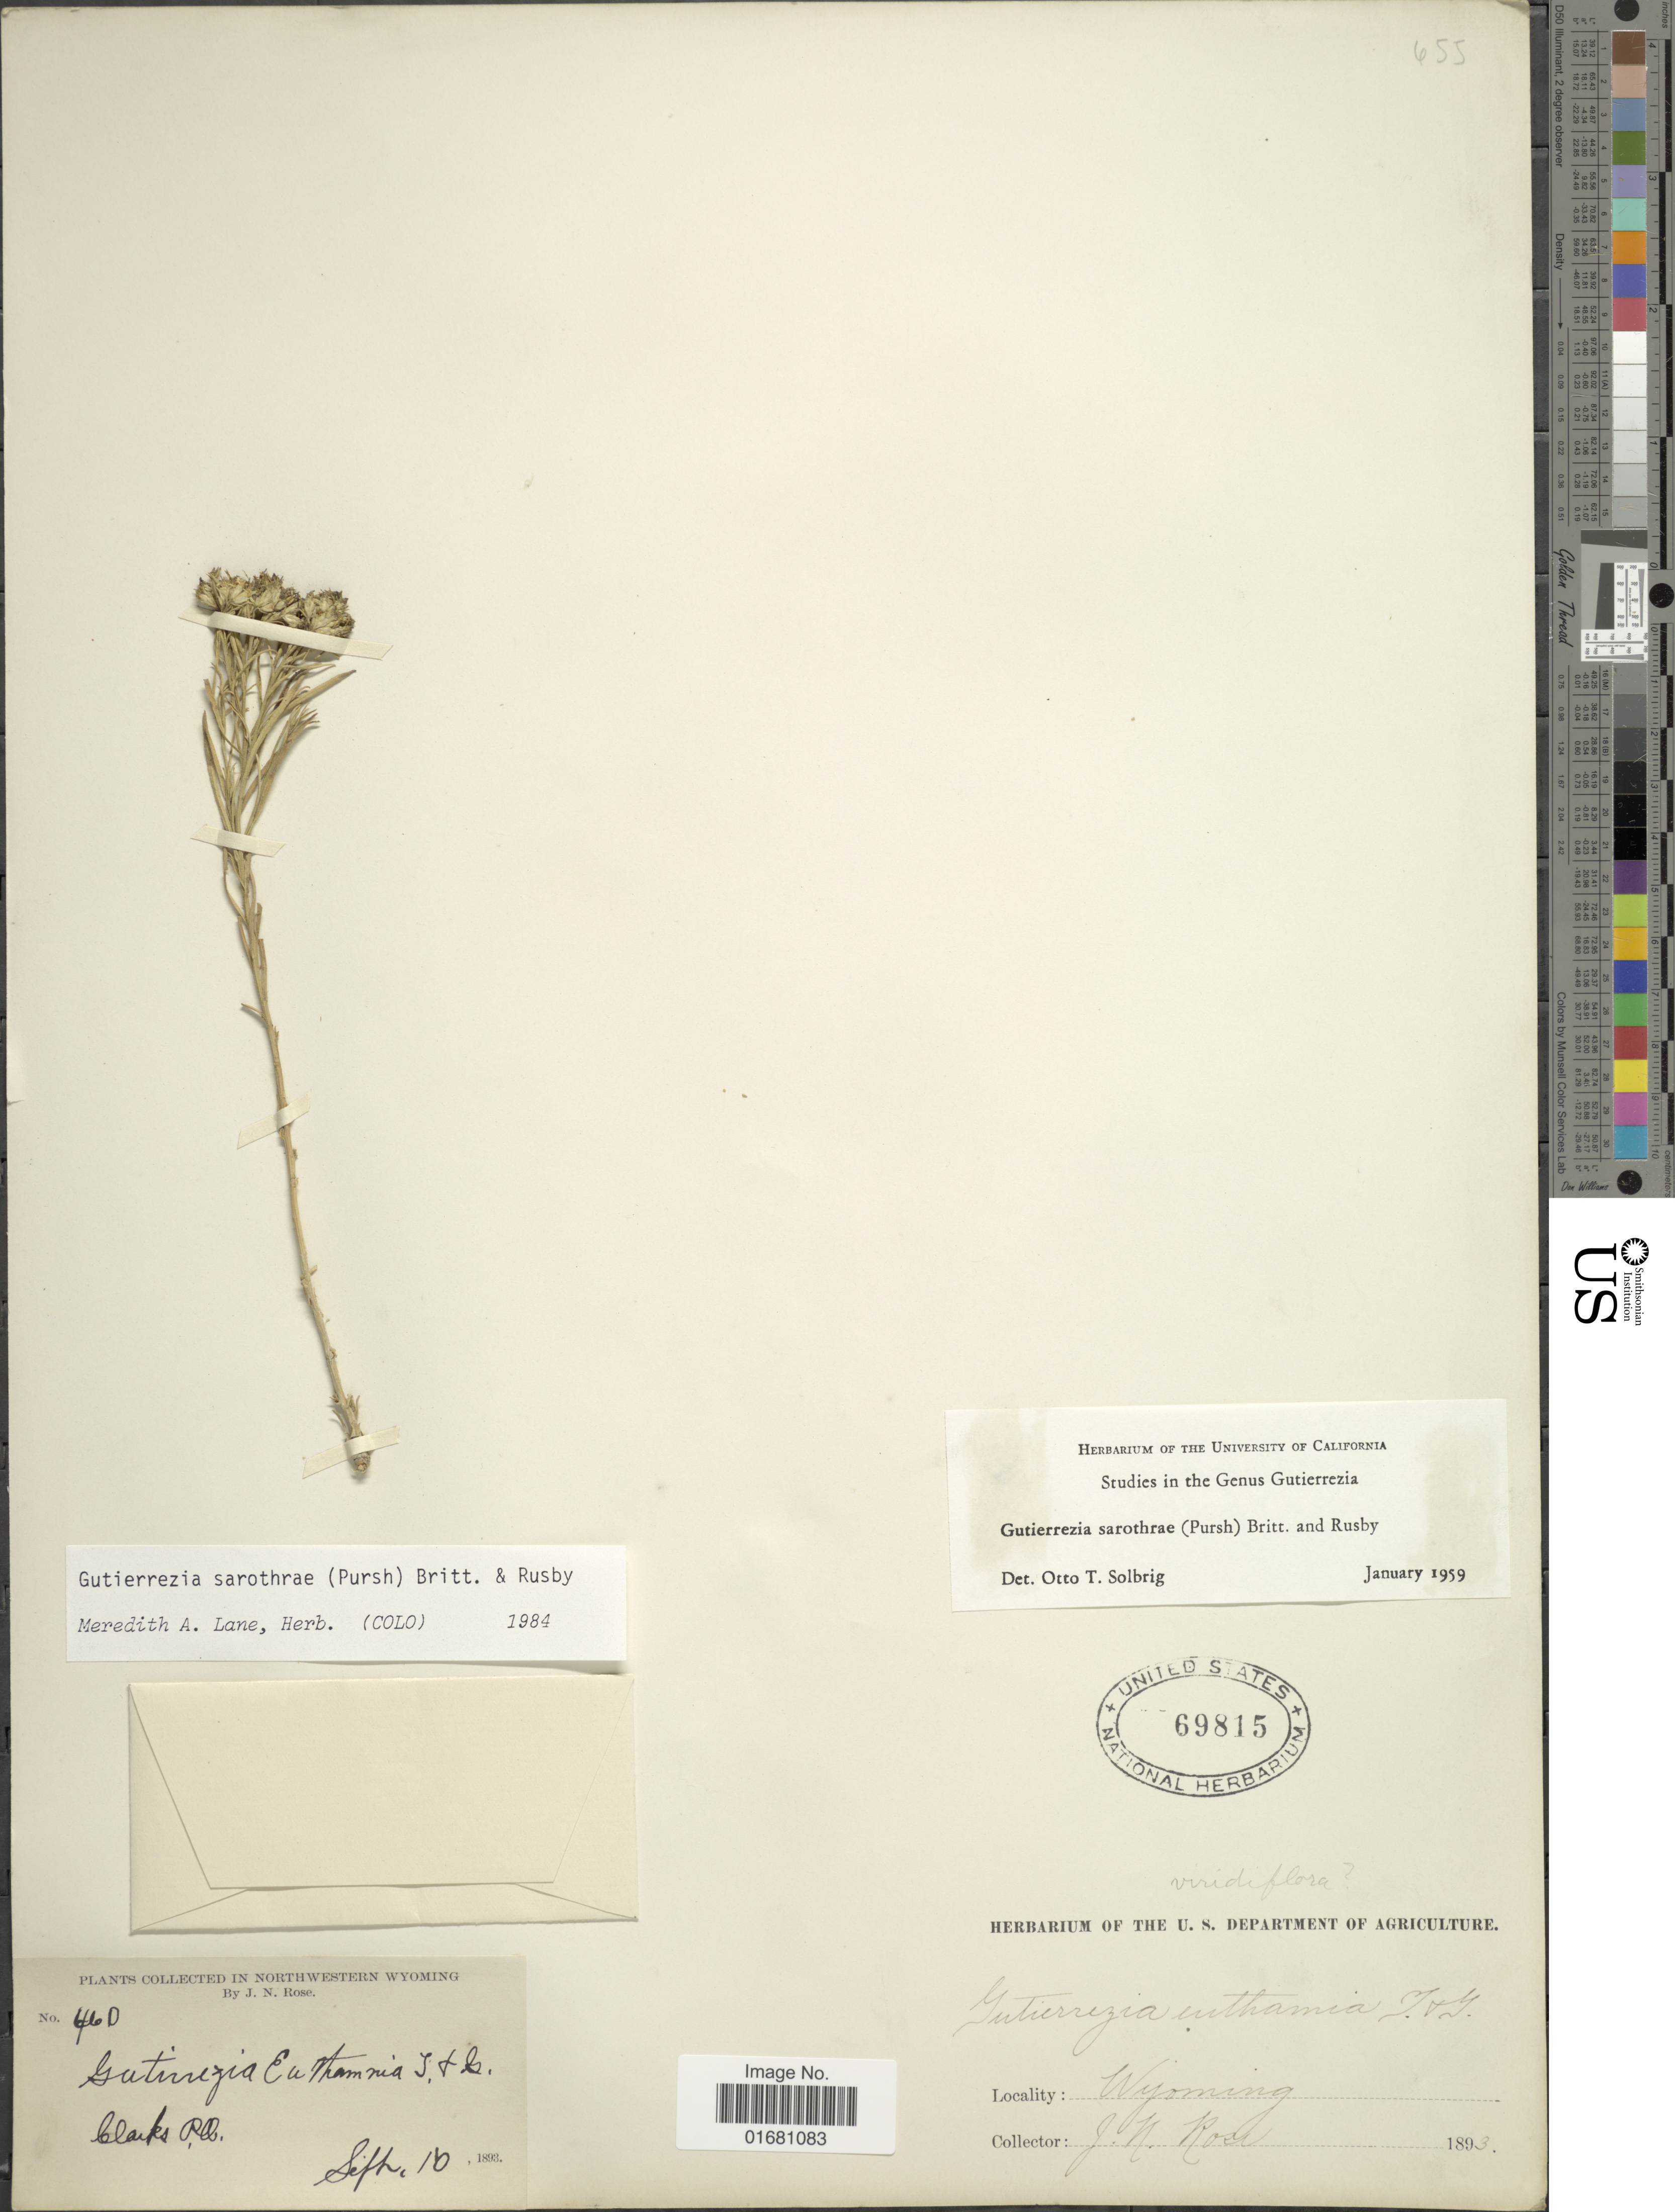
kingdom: Plantae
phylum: Tracheophyta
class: Magnoliopsida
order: Asterales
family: Asteraceae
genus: Gutierrezia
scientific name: Gutierrezia sarothrae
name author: (Pursh) Britton & Rusby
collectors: J. N. Rose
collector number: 460*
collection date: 1893-09-10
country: United States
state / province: Wyoming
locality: Northwestern Wyoming, Clarks R.R.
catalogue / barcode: US 69815